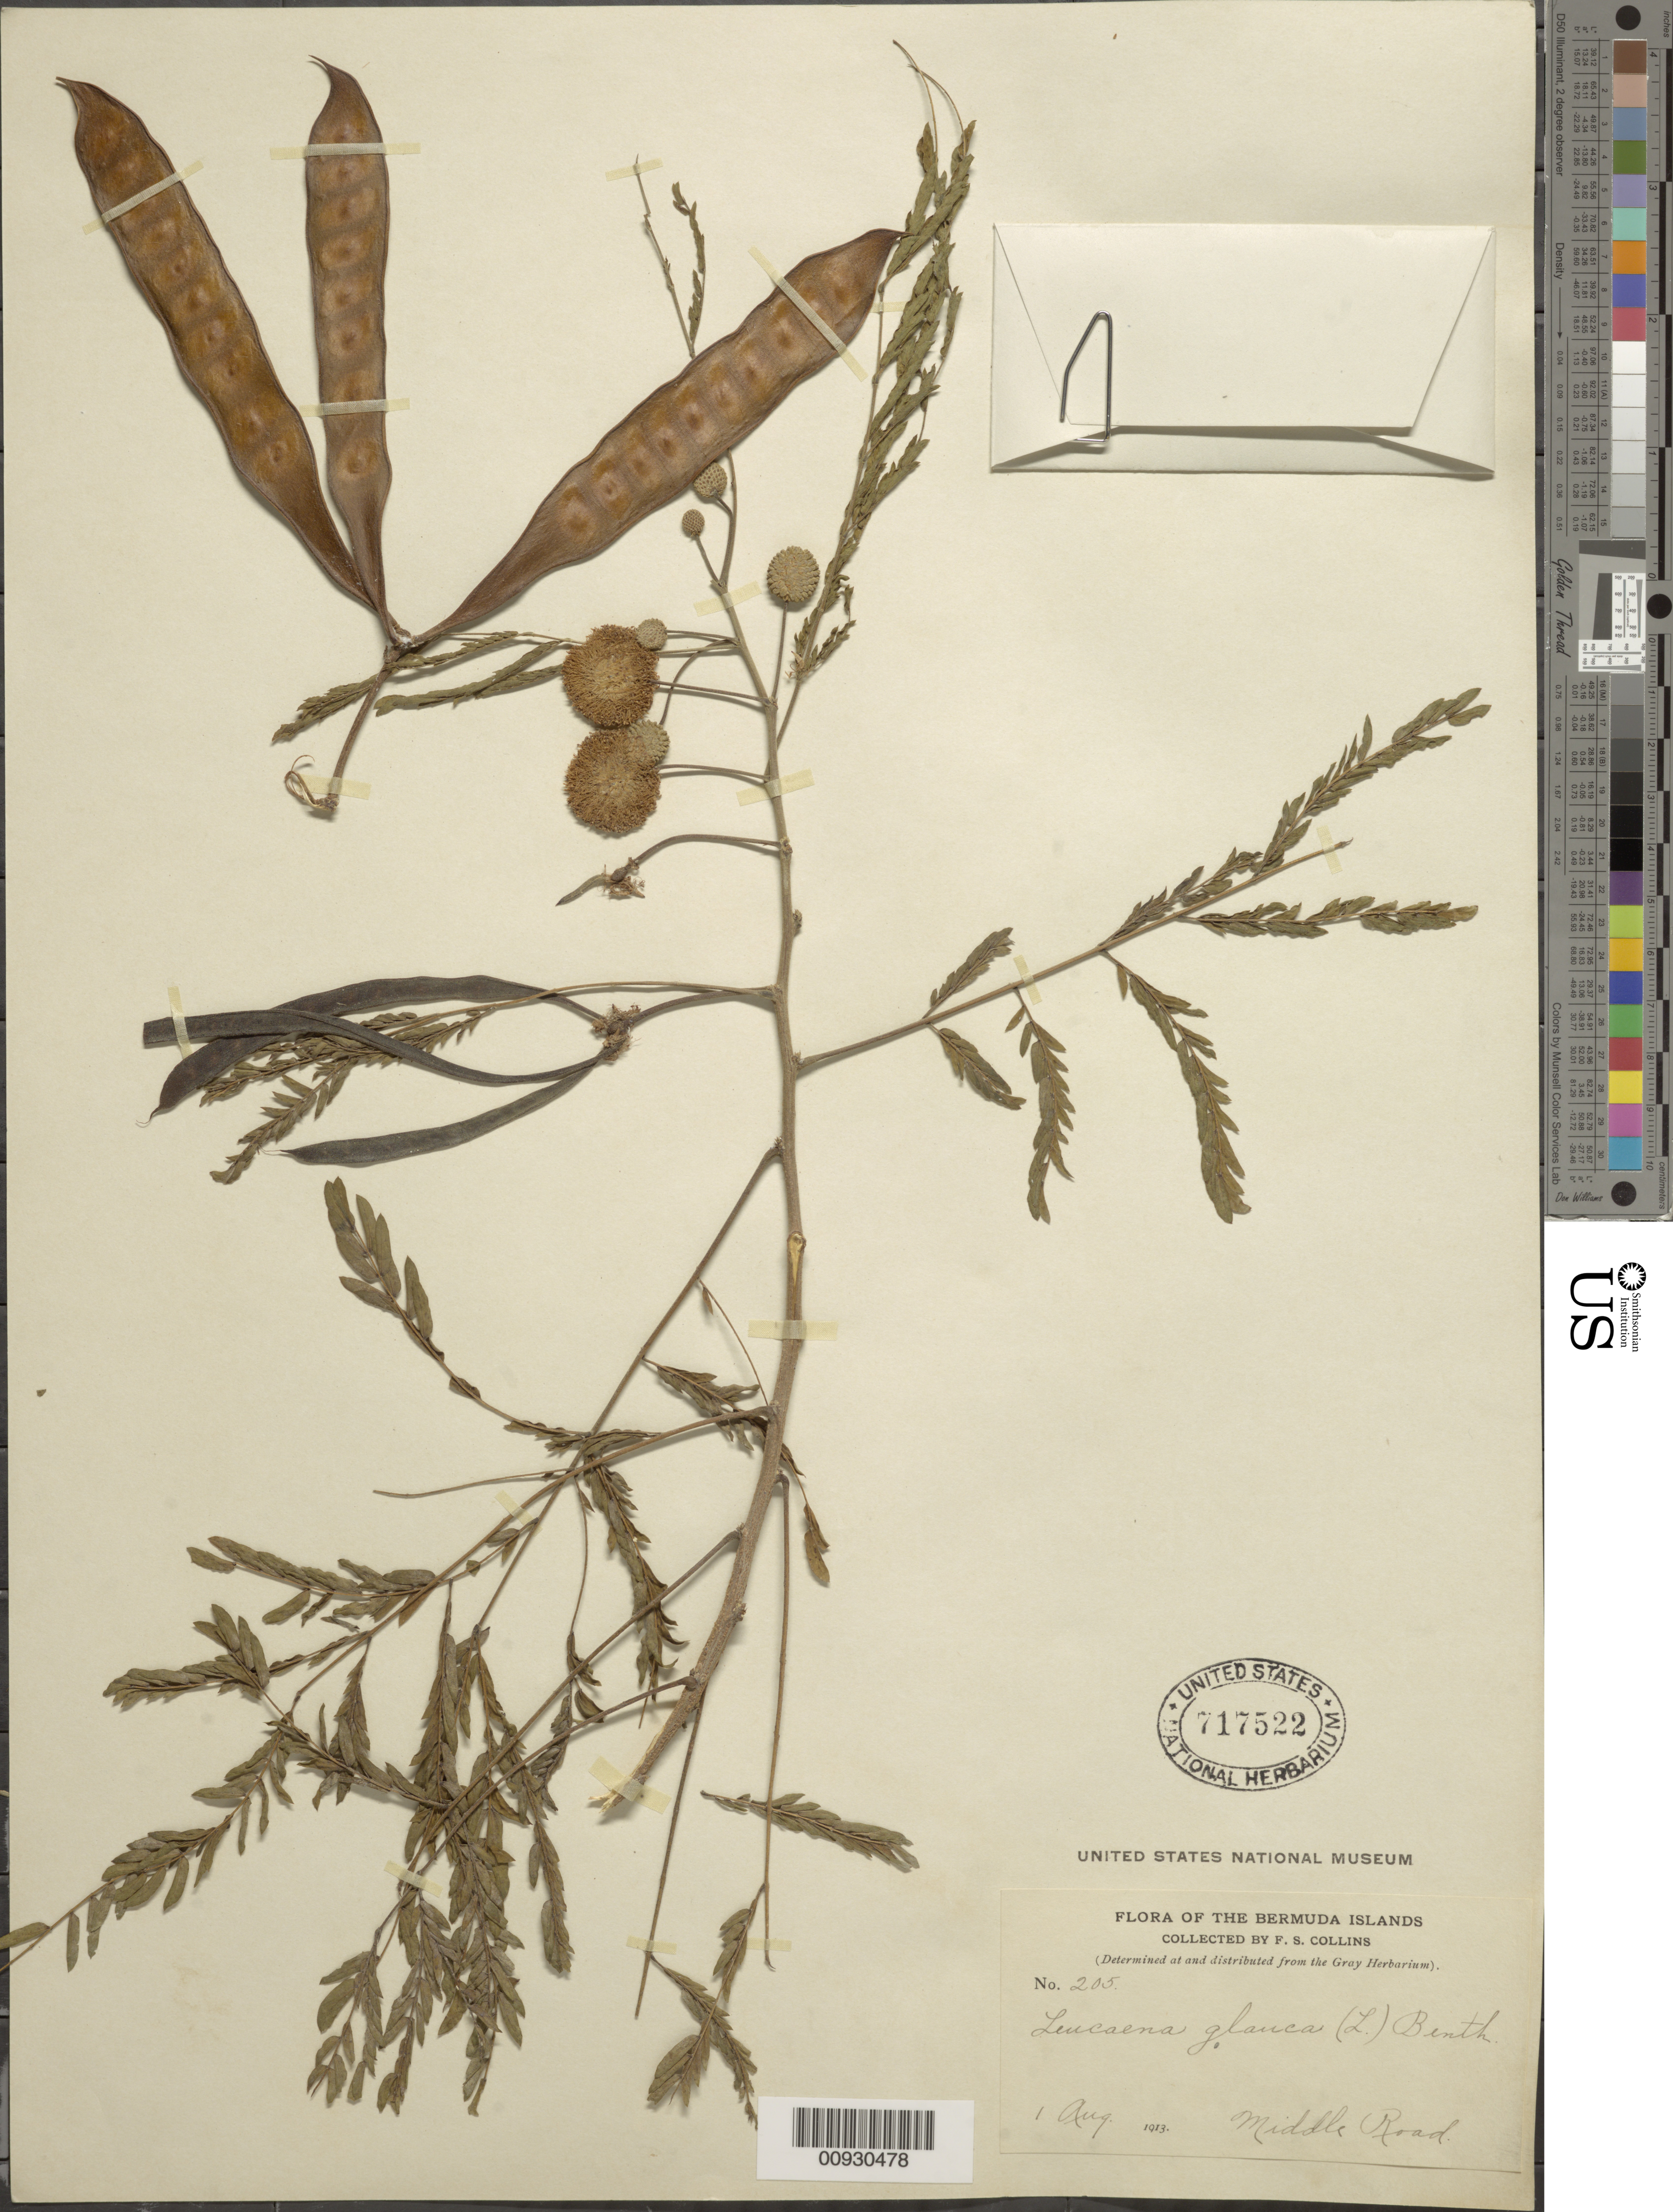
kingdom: Plantae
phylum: Tracheophyta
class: Magnoliopsida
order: Fabales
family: Fabaceae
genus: Leucaena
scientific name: Leucaena leucocephala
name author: (Lam.) de Wit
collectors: F. Collins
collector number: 205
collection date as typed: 01 Aug 1913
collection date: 1913-08-01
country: Bermuda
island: Bermuda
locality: Middle Road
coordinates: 0 N, 0 E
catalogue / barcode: US 717522